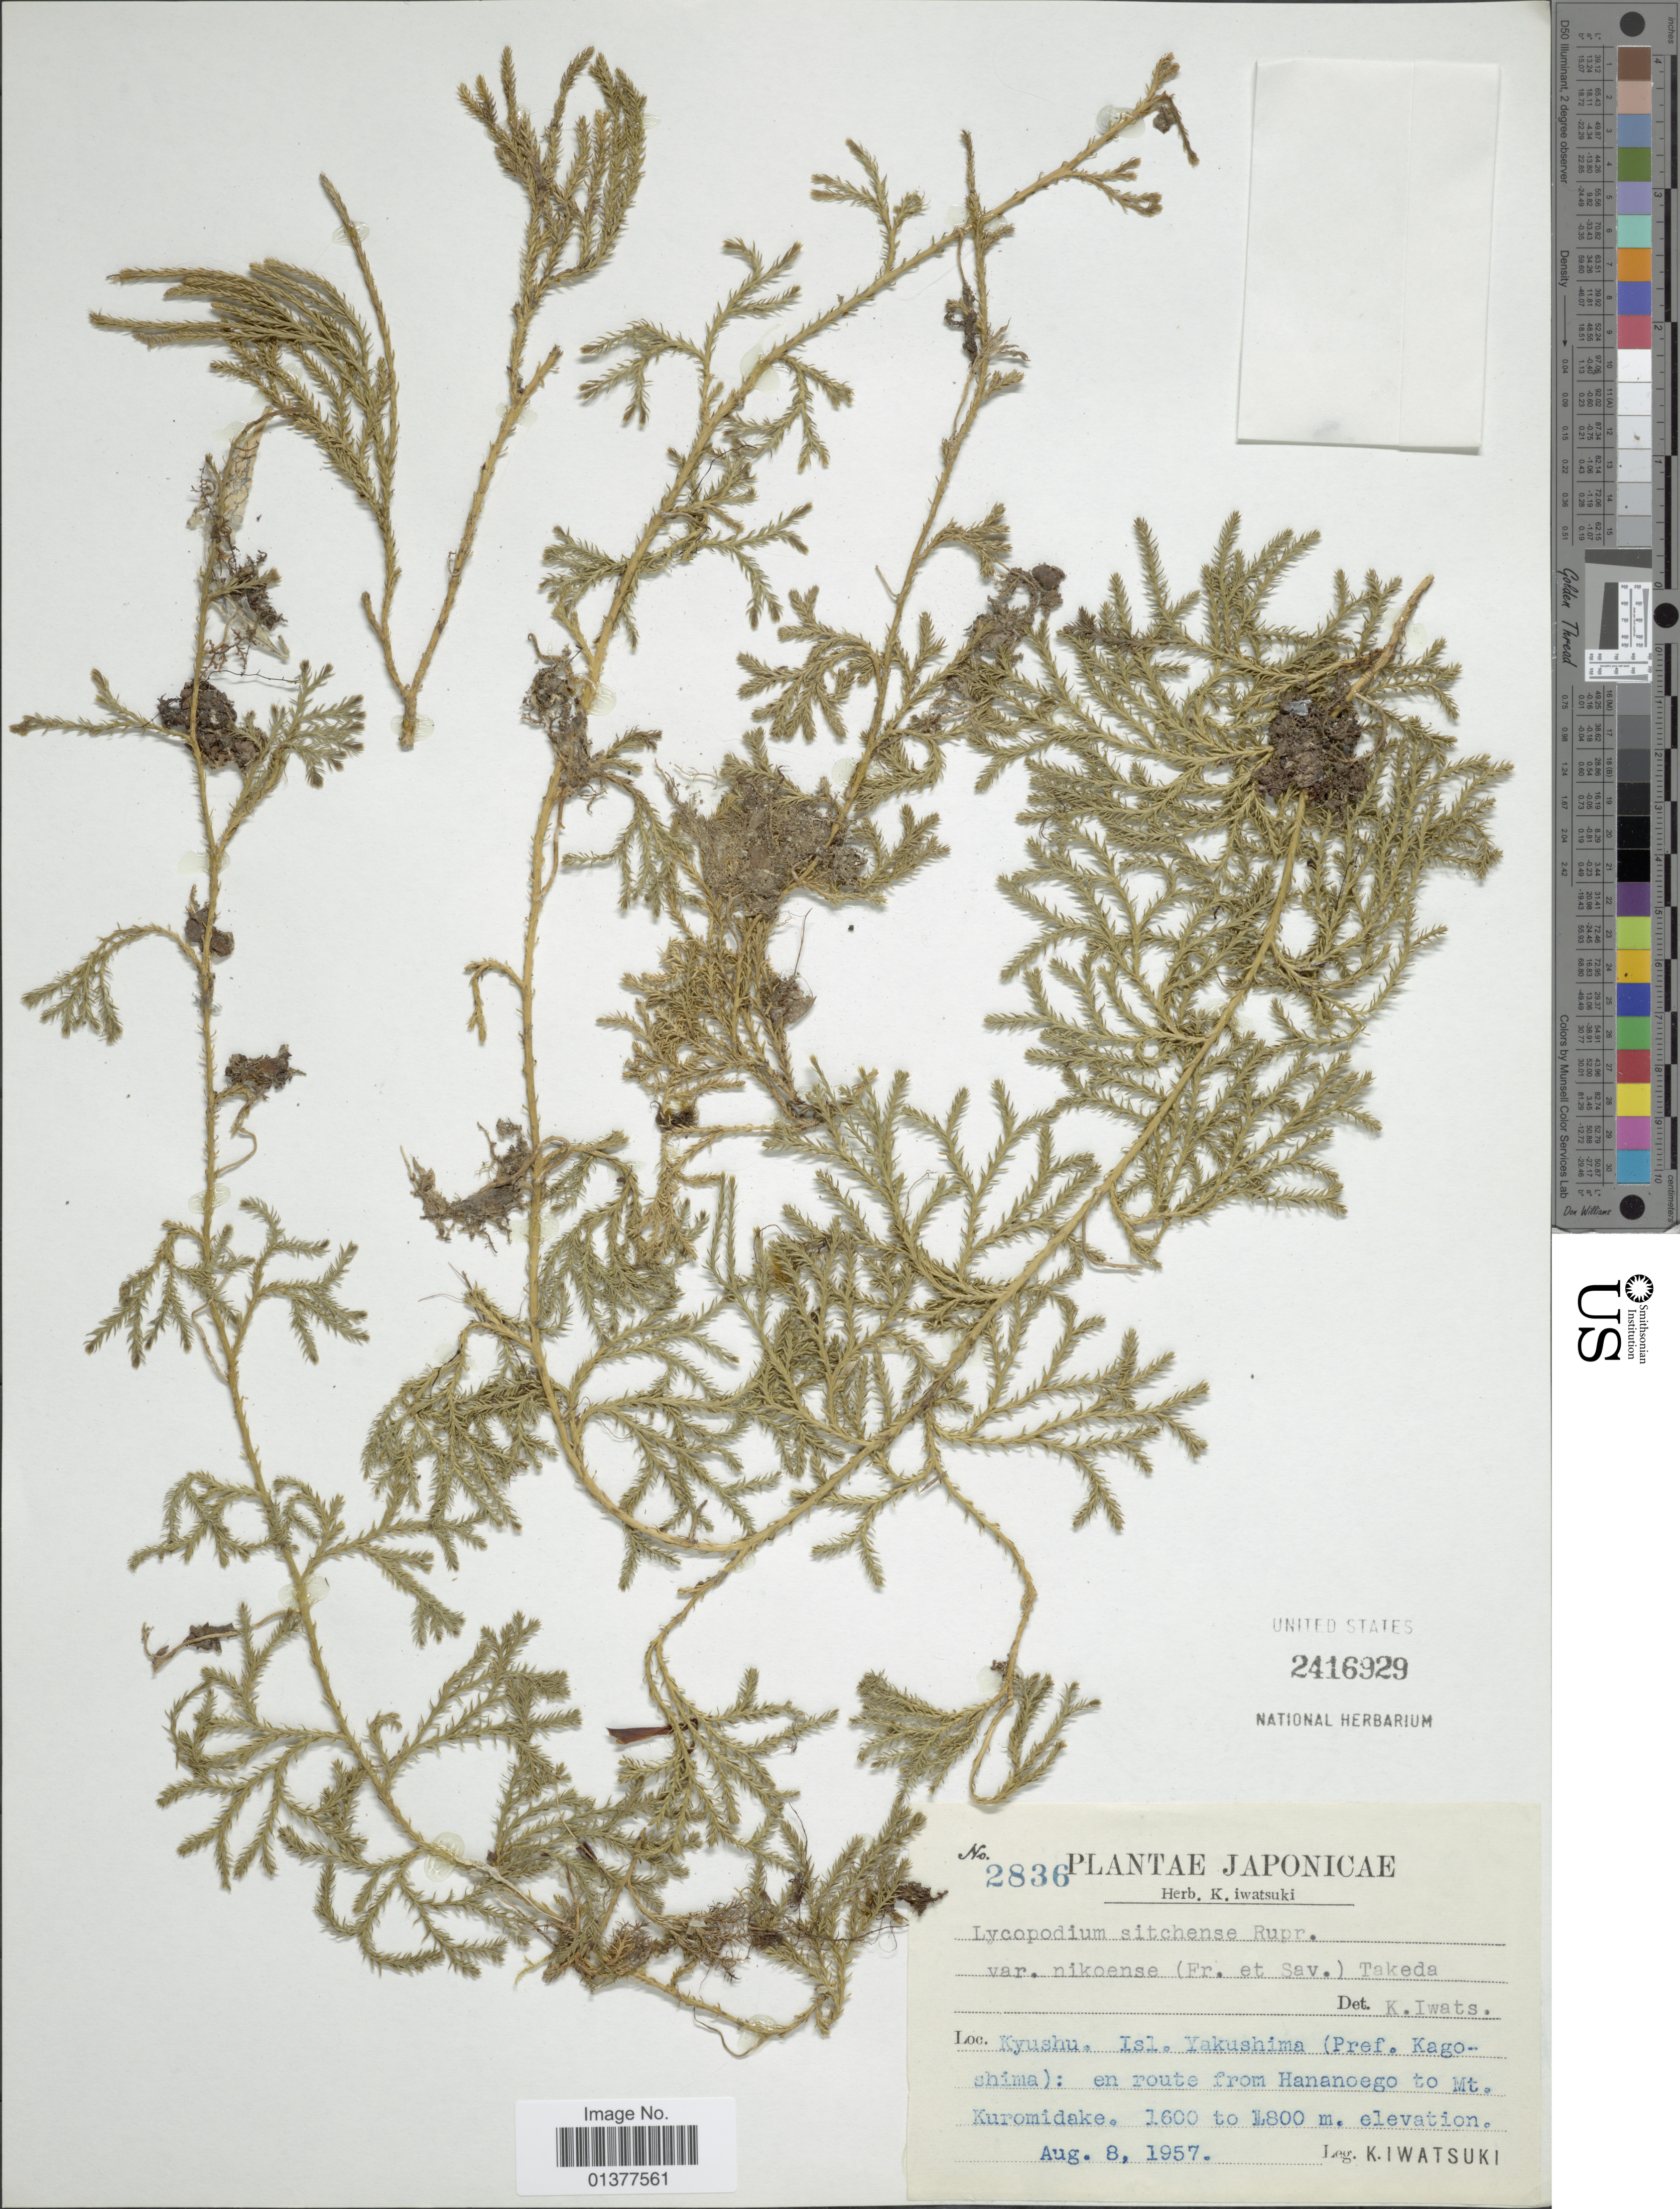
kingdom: Plantae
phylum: Tracheophyta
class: Lycopodiopsida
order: Lycopodiales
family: Lycopodiaceae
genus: Diphasiastrum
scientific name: Diphasiastrum nikoense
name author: (Franch. & Sav.) Holub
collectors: K. Iwatsuki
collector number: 2836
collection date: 1957-08-08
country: Japan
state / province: Kagosima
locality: Kyushu. Isl. Yakushima(pref. Kagoshima): en route from Hananoego to Mt. Kuromidake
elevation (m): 1600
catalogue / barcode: US 2416929